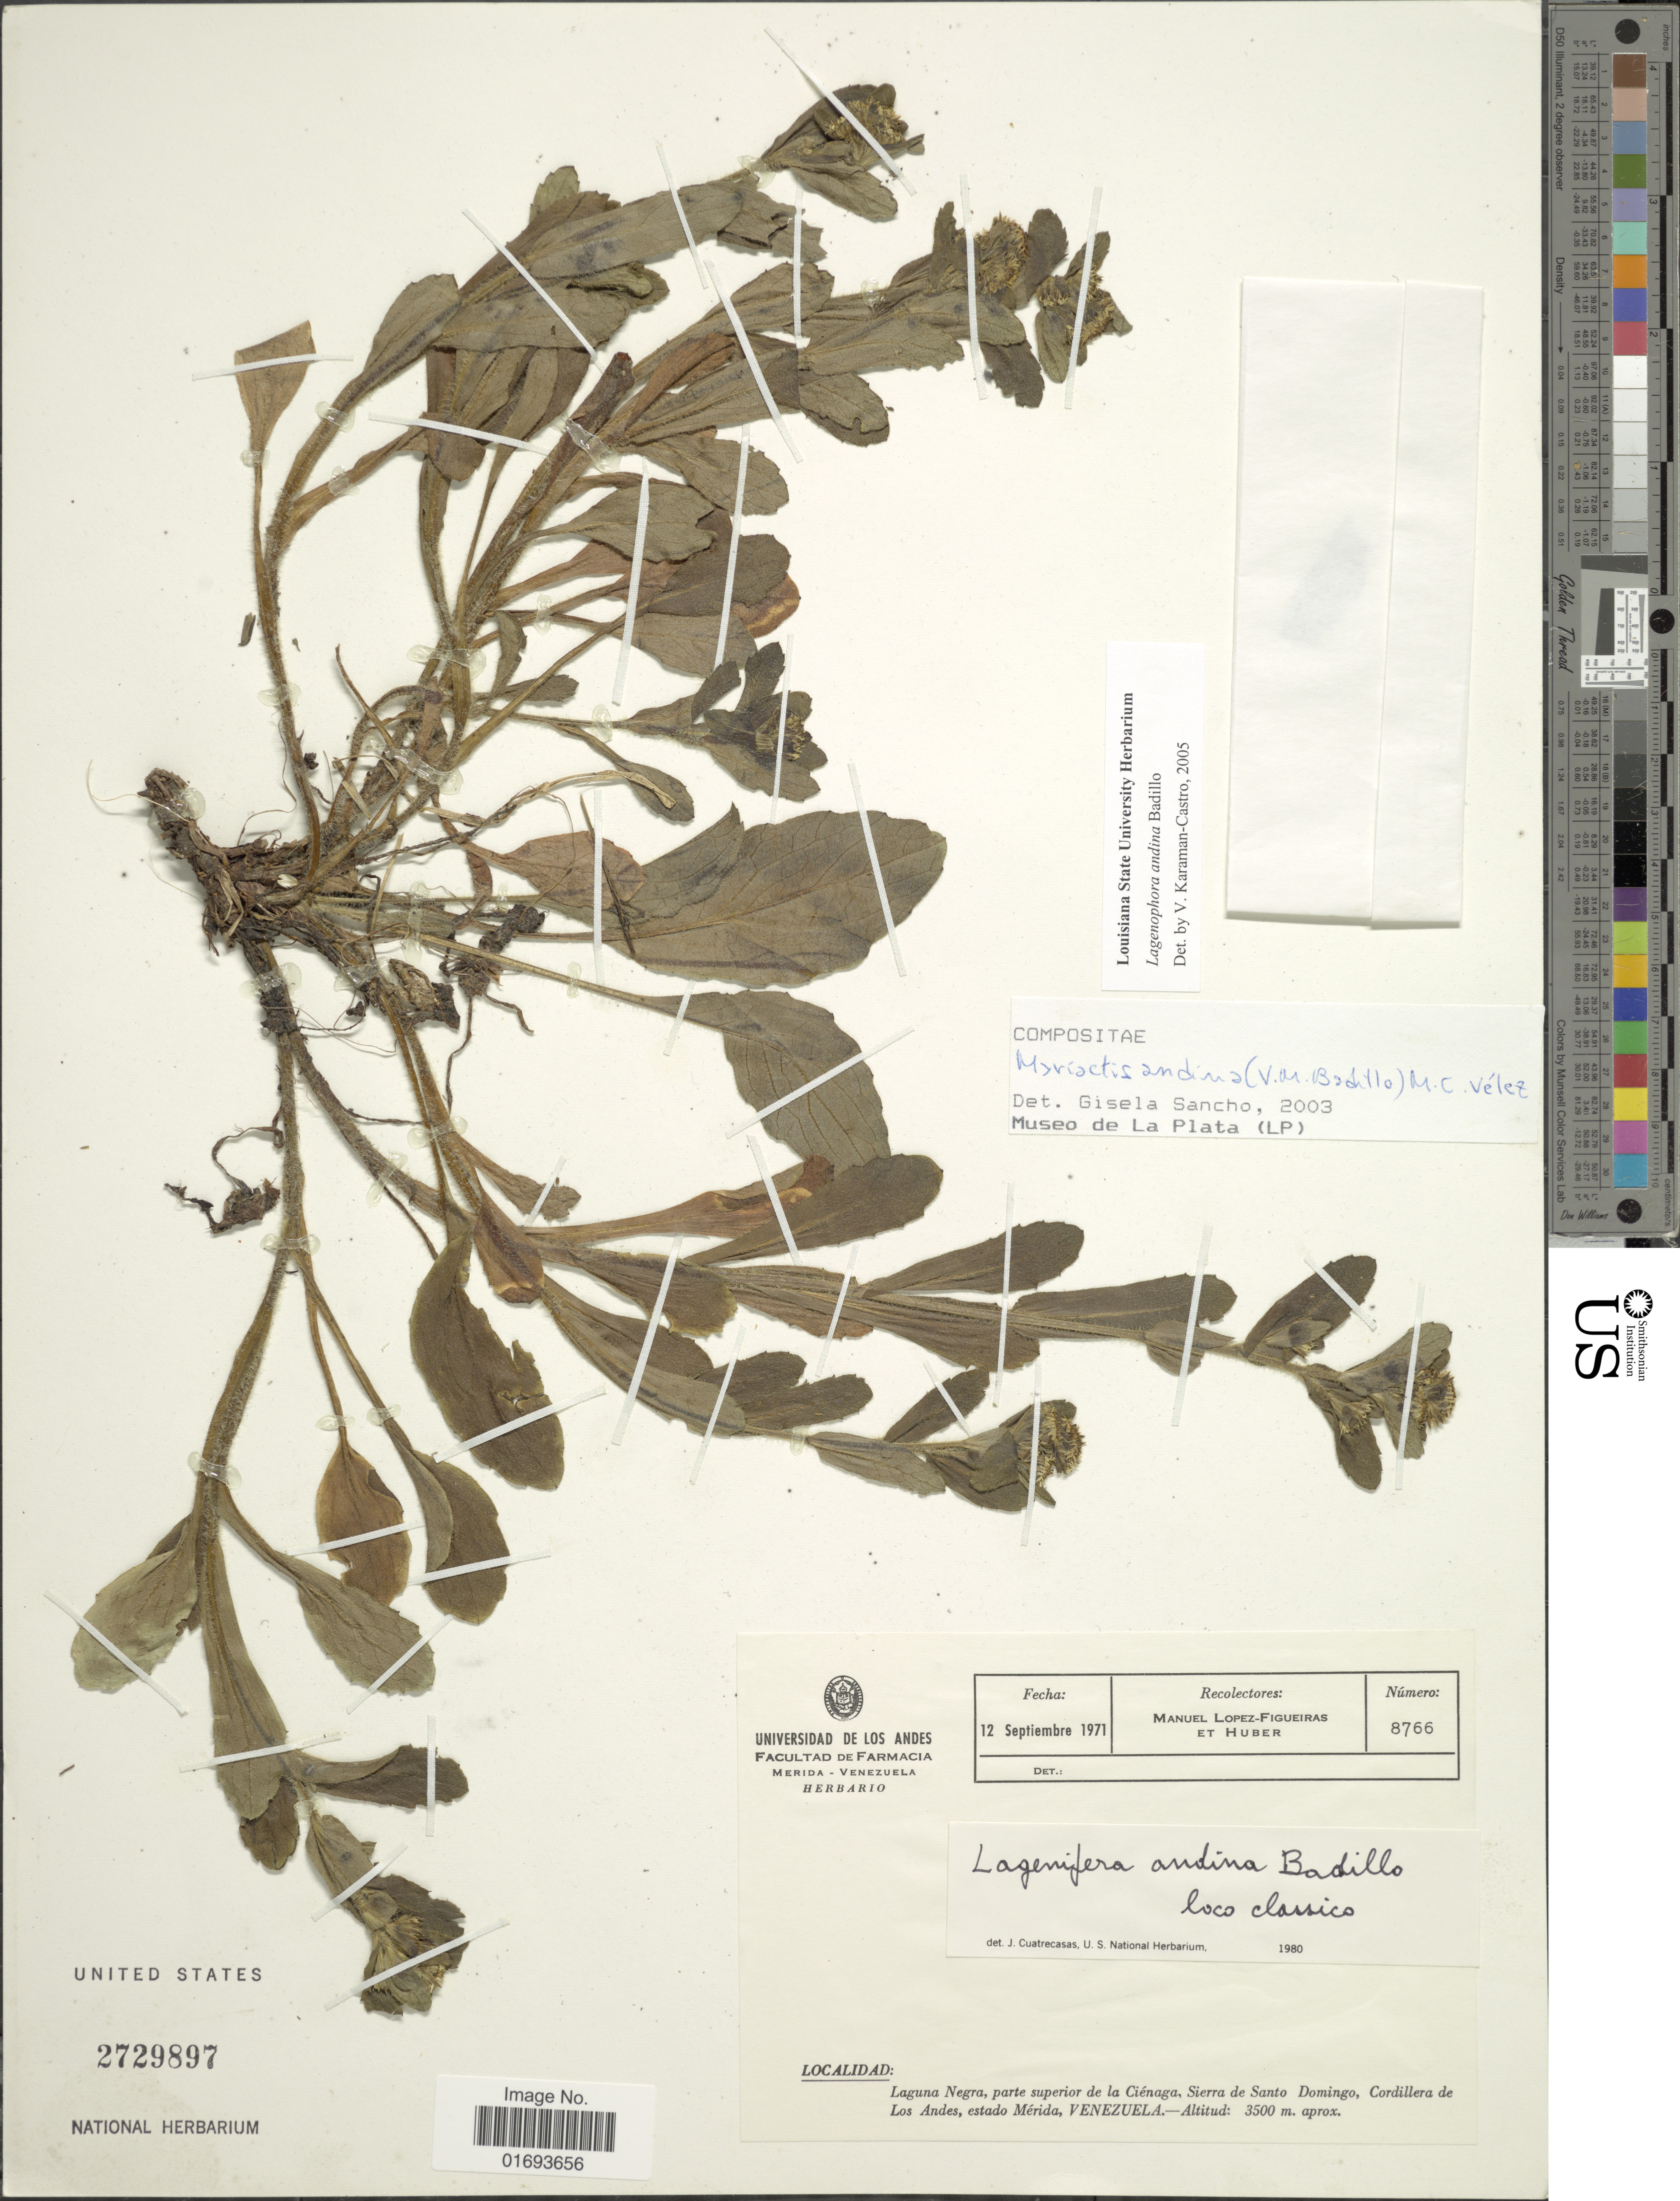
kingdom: Plantae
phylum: Tracheophyta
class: Magnoliopsida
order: Asterales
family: Asteraceae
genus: Lagenophora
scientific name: Lagenophora andina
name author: V.M. Badillo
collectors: M. López Figueiras & Huber, --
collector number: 8766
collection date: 1971-09-12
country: Venezuela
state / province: Mérida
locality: Laguna Negra, parte superior de lan Cienaga, Sierra de Santo Domingo, Cordillera de Los Andes, estado Merida, Venezuela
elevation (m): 3500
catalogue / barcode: US 2729897